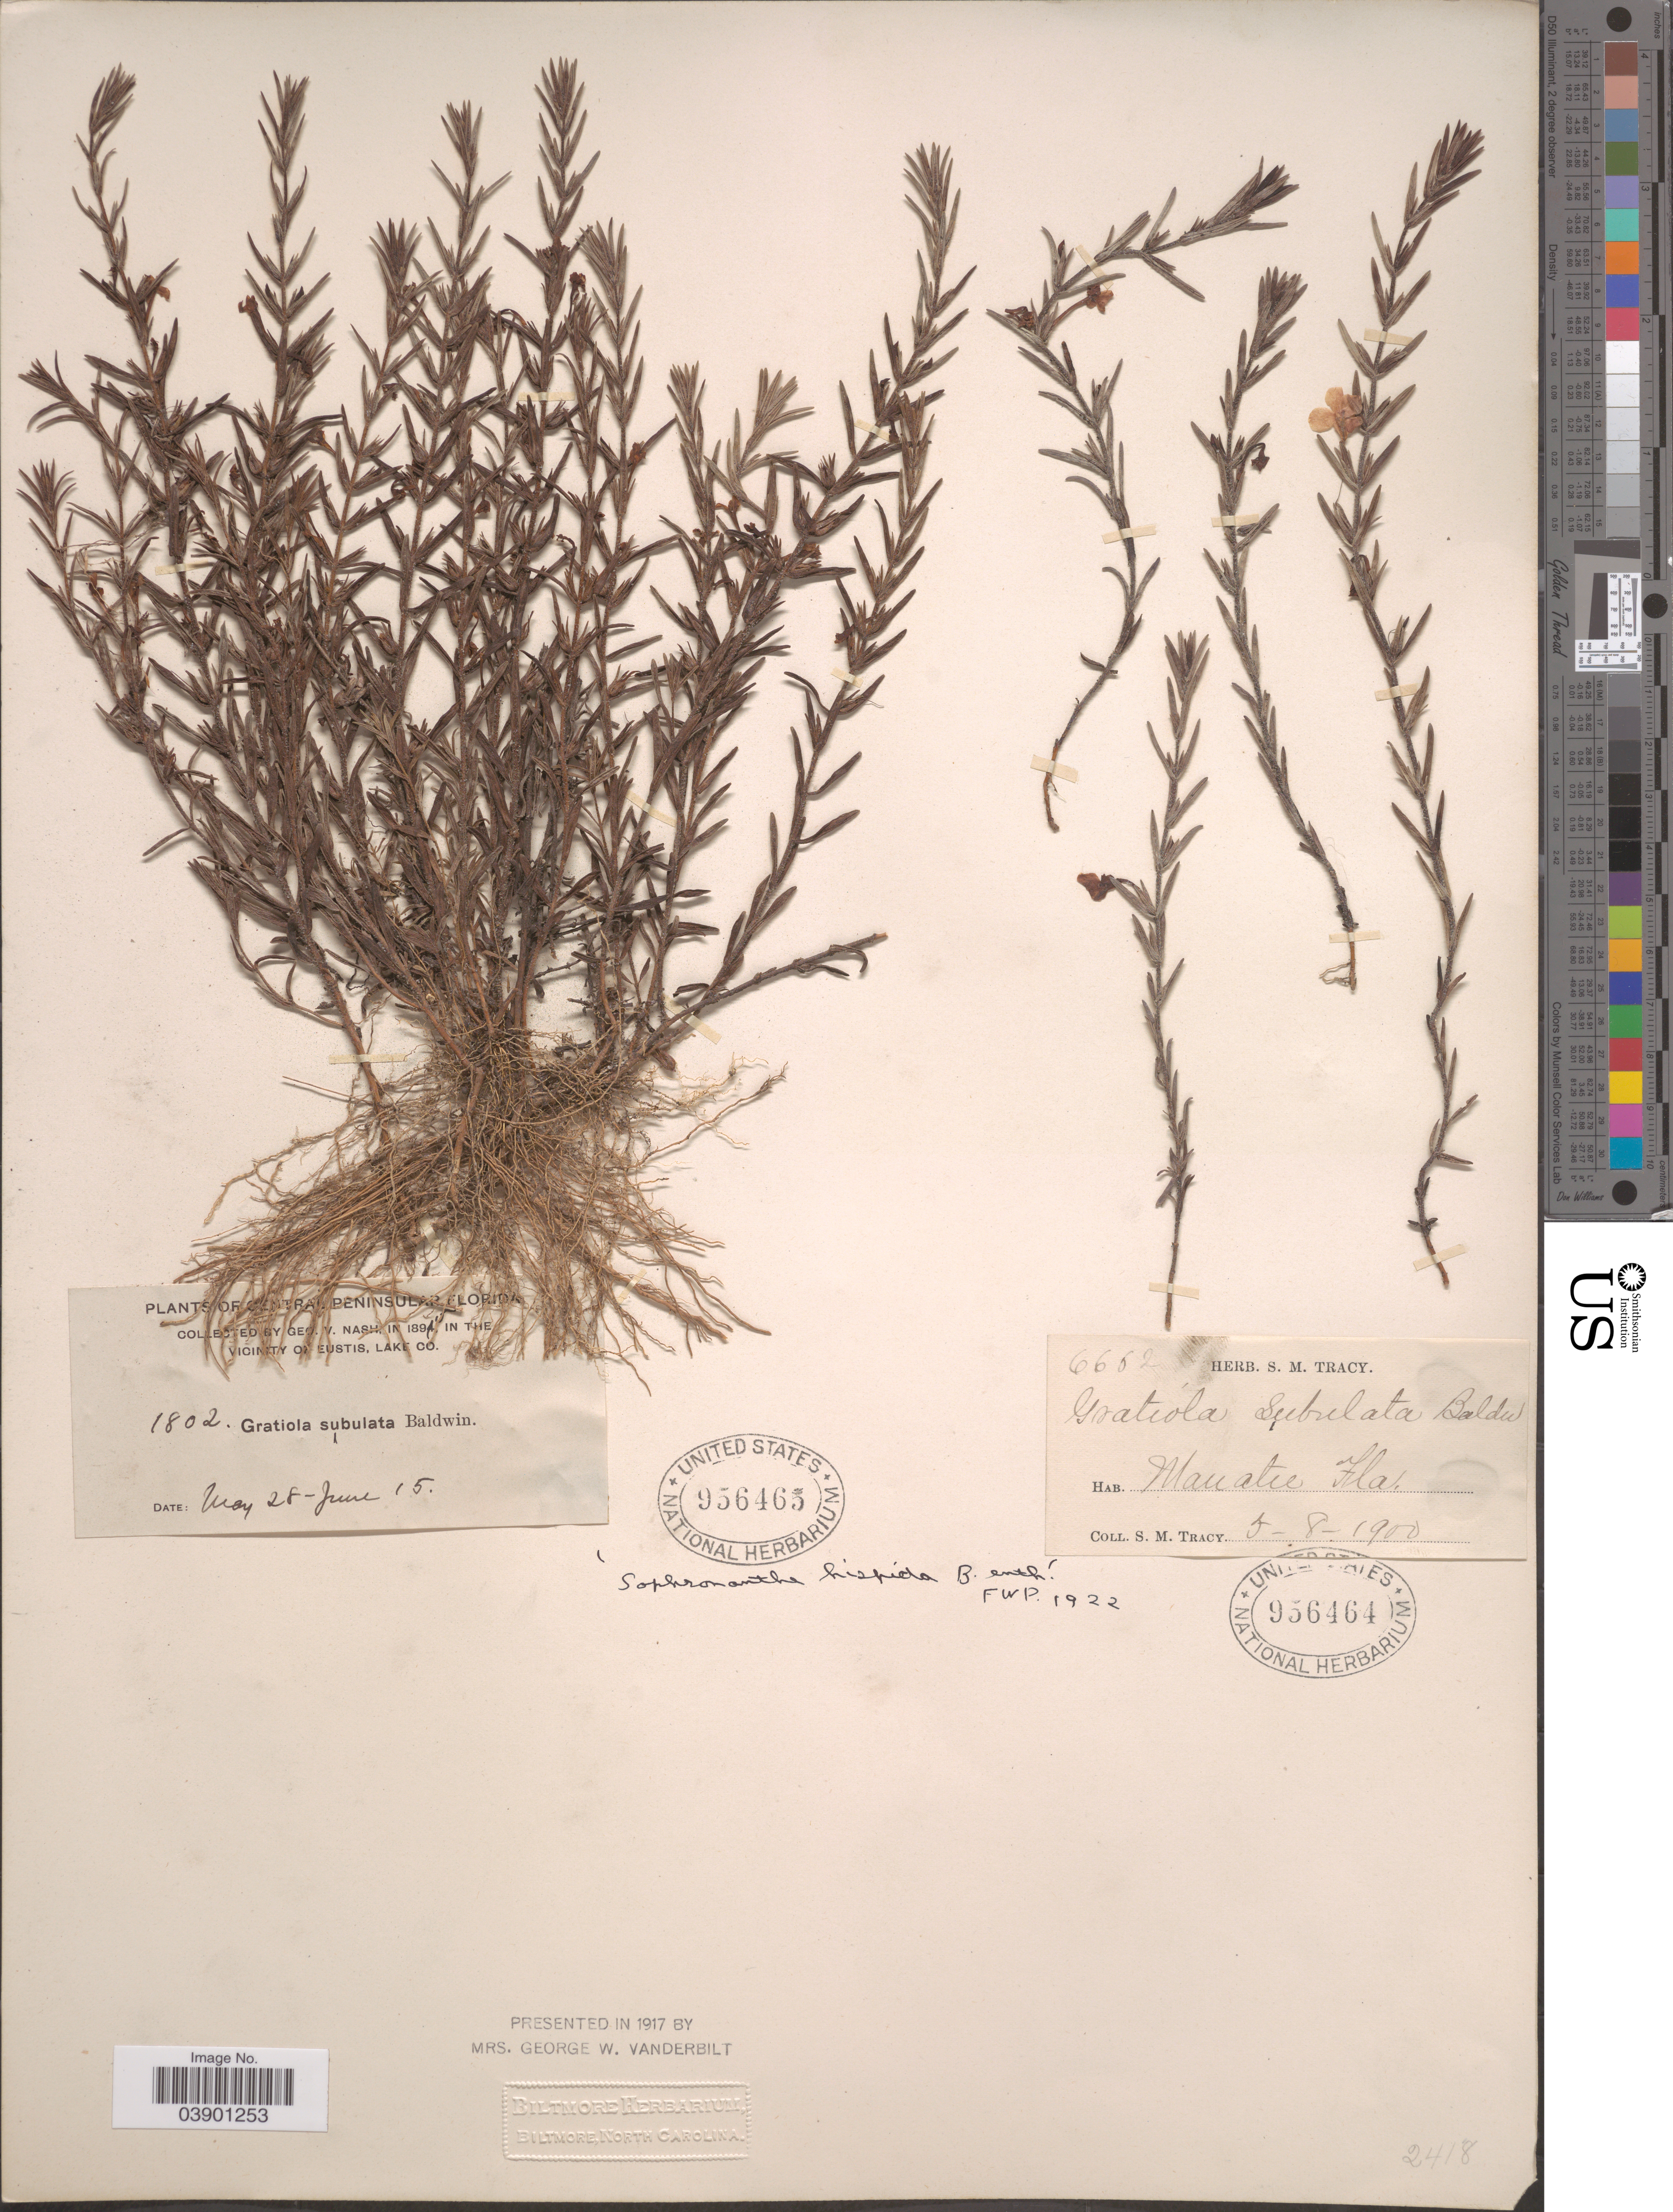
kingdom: Plantae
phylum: Tracheophyta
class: Magnoliopsida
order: Lamiales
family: Plantaginaceae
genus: Sophronanthe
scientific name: Sophronanthe hispida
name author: Benth. ex Lindl.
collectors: S. M. Tracy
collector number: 6662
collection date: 1900-05-08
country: United States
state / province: Florida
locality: Manatee.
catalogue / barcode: US 956464